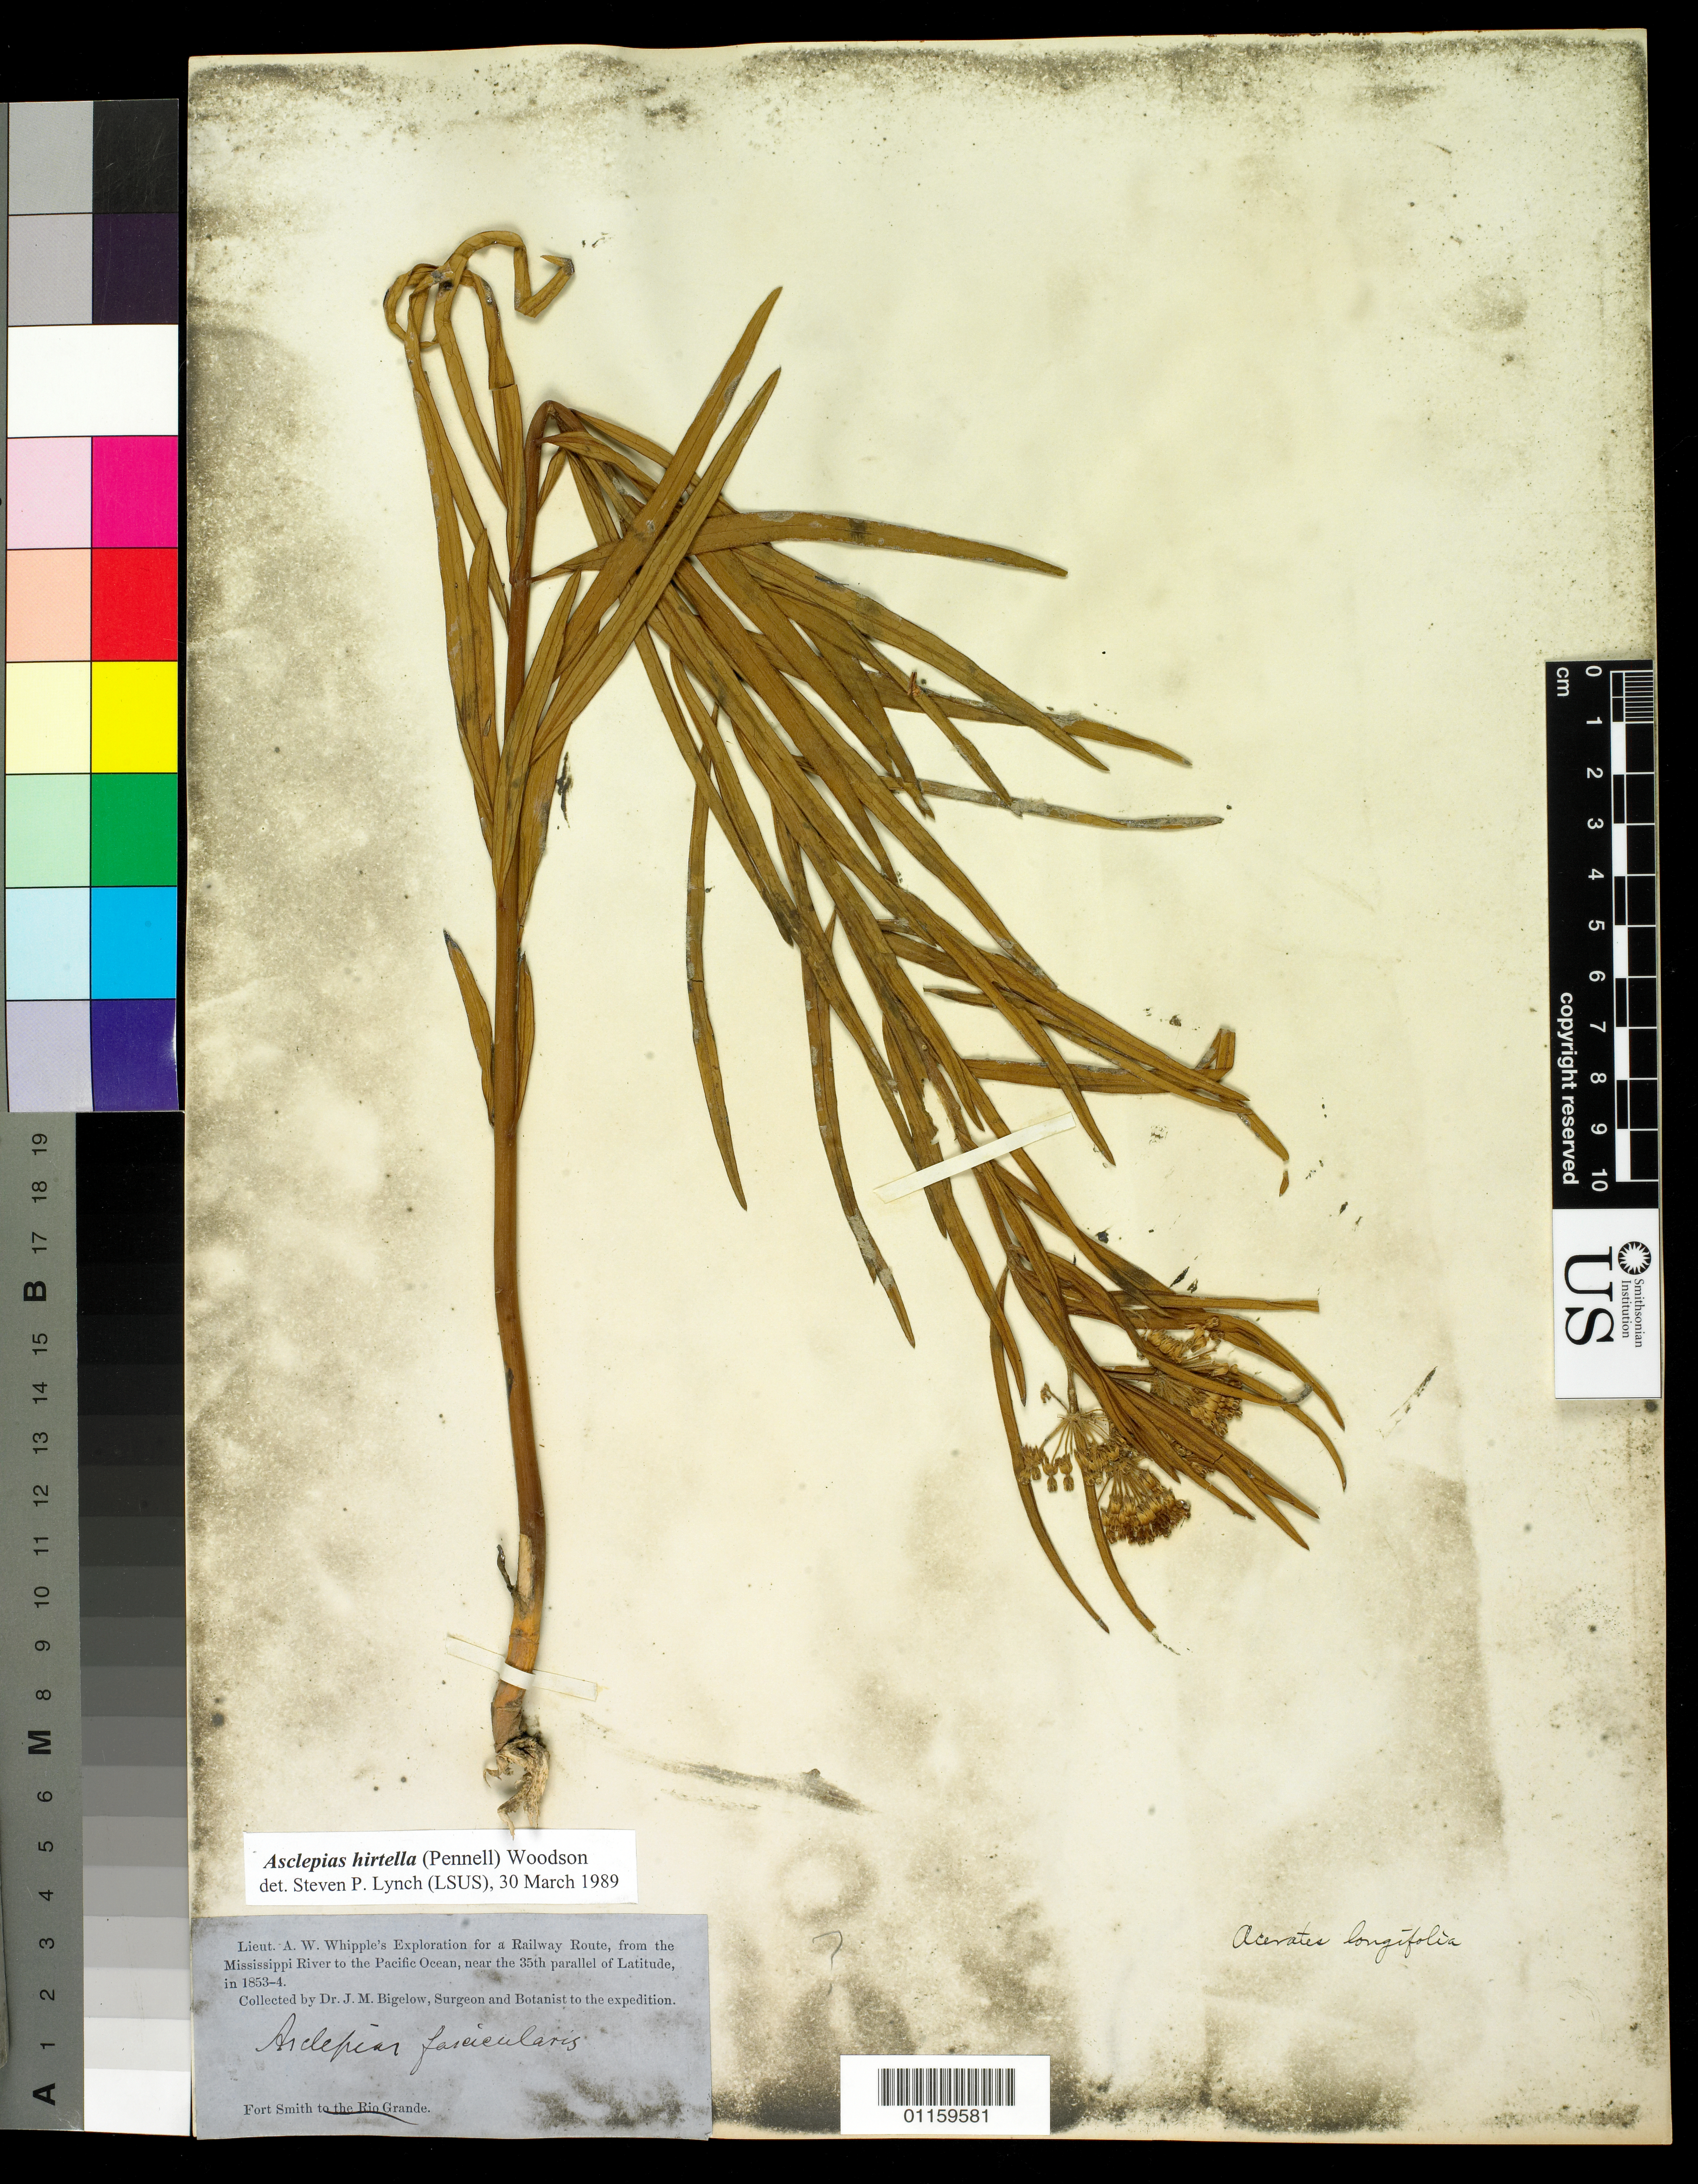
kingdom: Plantae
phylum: Tracheophyta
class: Magnoliopsida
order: Gentianales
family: Apocynaceae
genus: Asclepias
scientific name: Asclepias hirtella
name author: (Pennell) Woodson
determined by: Lynch, S.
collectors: J. M. Bigelow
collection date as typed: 1853 to -- -- 1854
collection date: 1853/1854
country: United States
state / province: Arkansas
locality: Fort smith